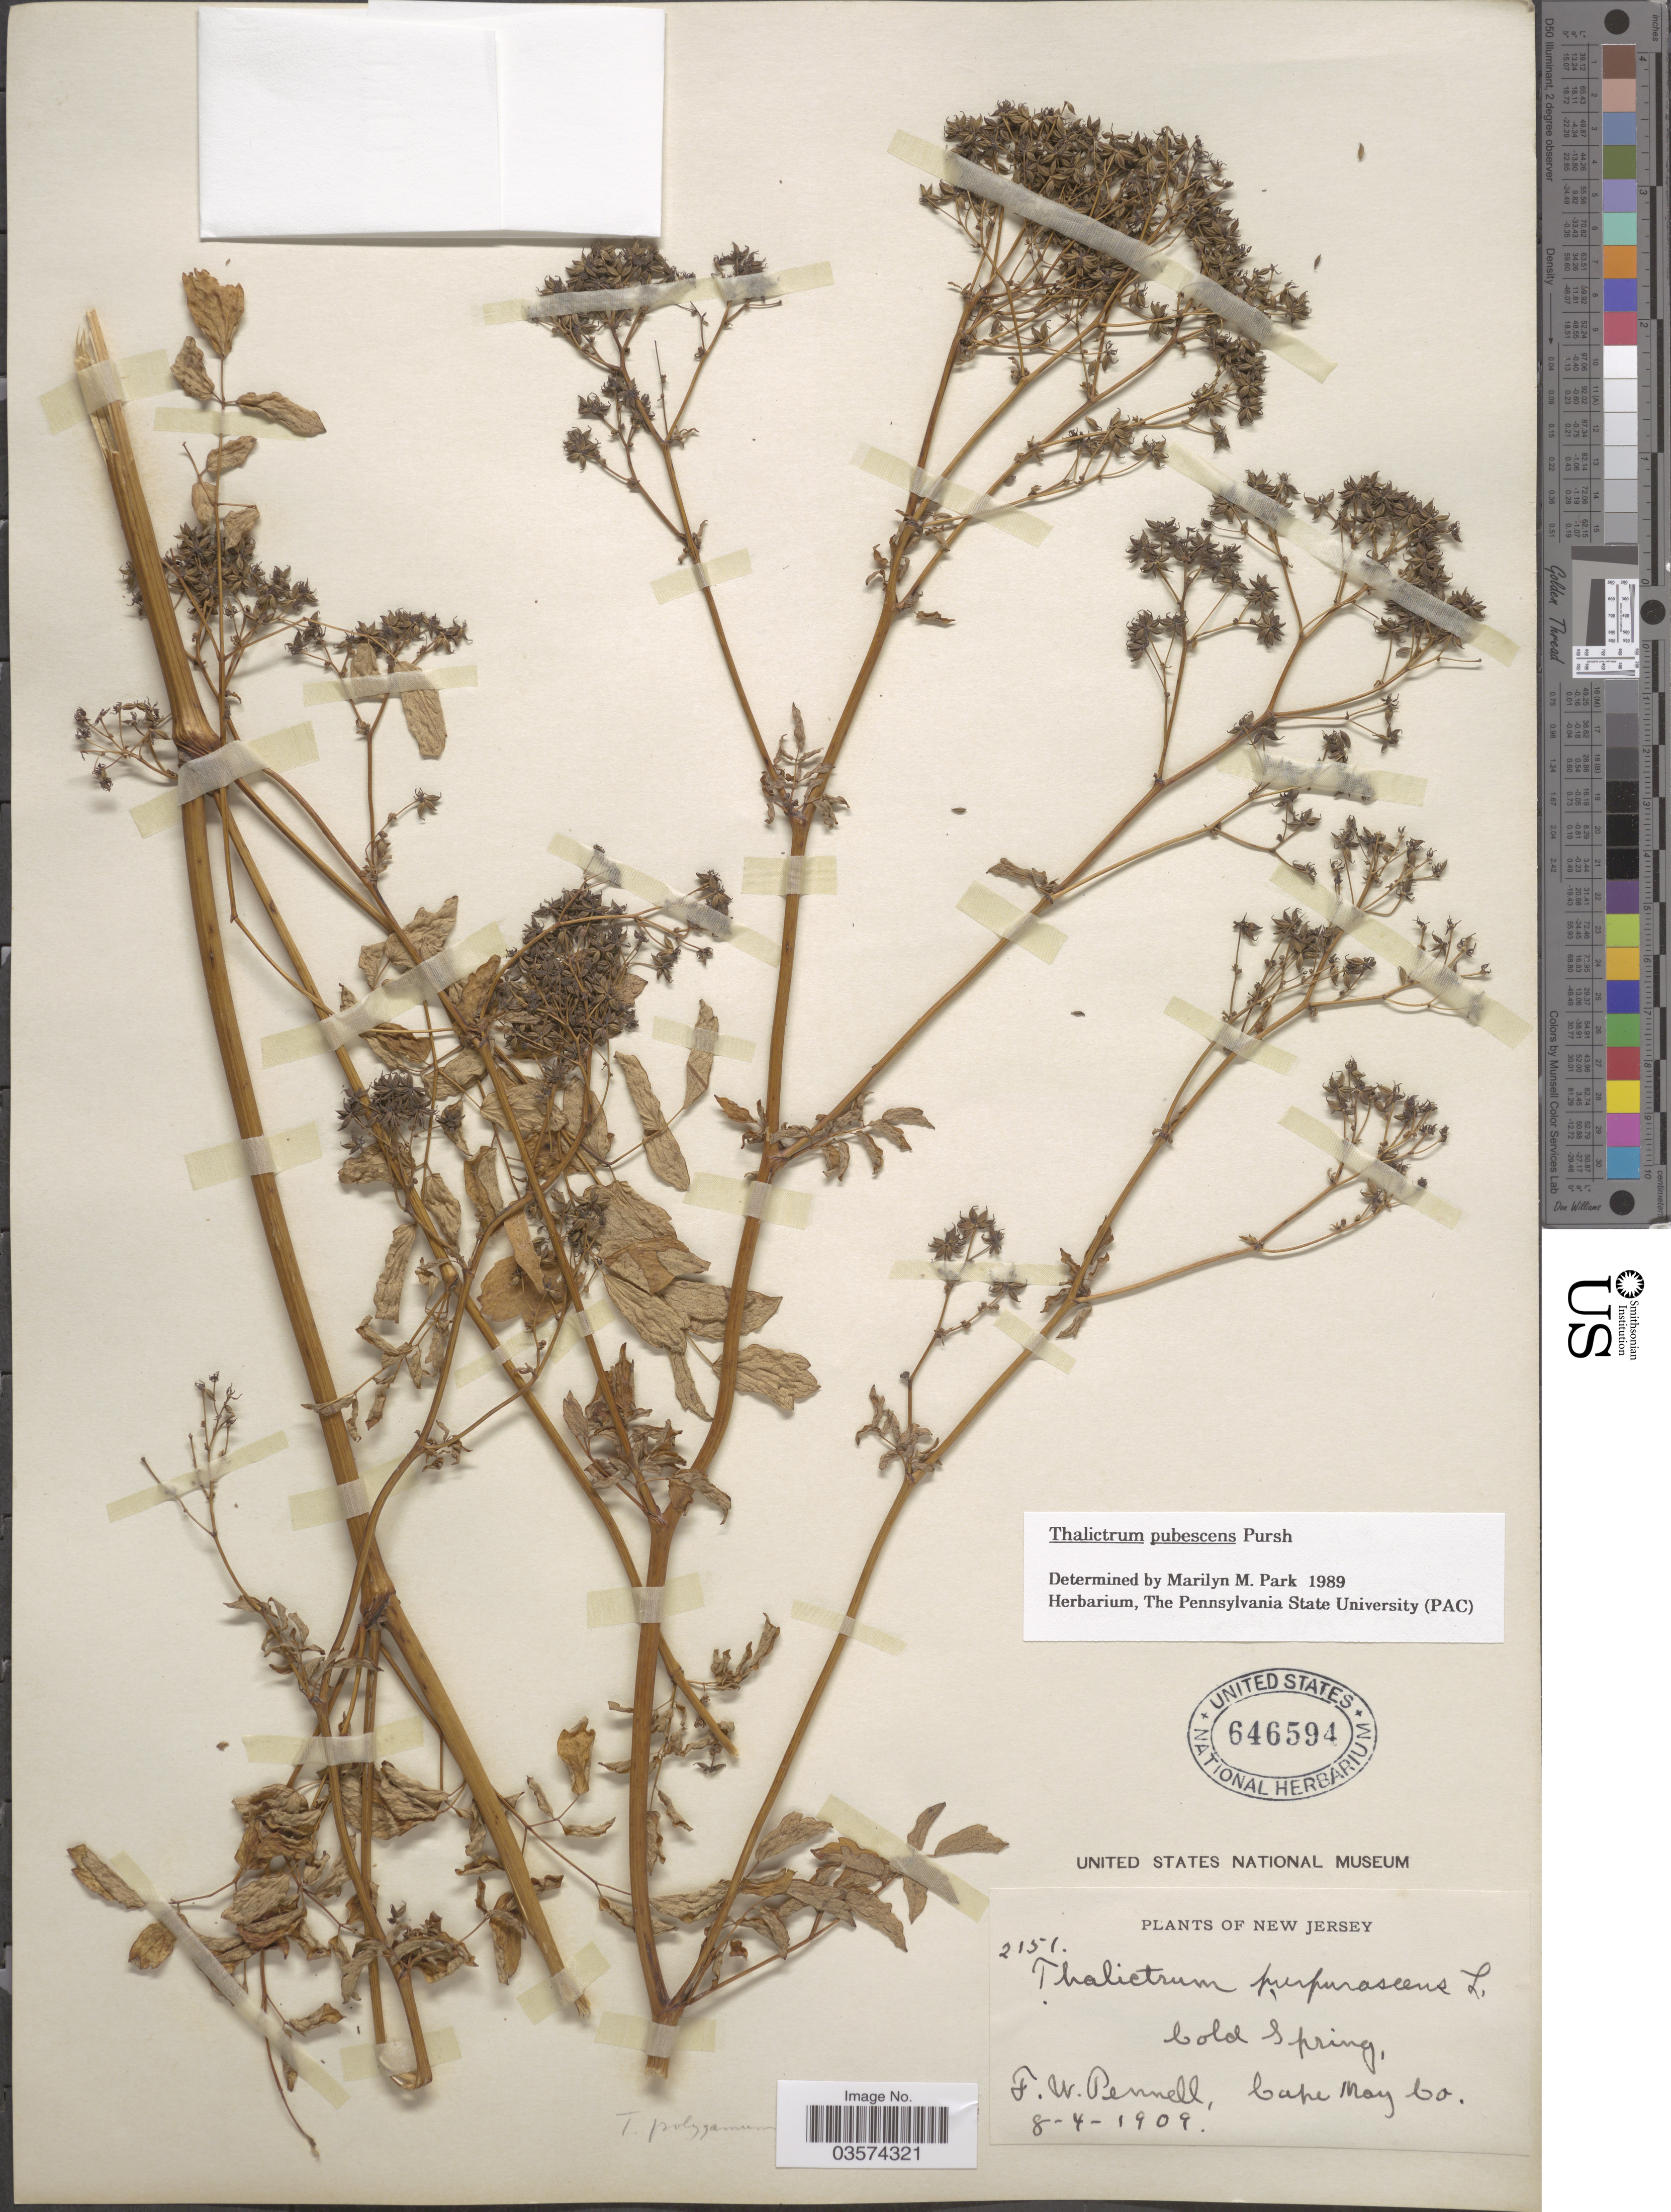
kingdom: Plantae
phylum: Tracheophyta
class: Magnoliopsida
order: Ranunculales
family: Ranunculaceae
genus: Thalictrum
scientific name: Thalictrum pubescens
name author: Pursh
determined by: Park, Marilyn Marqueen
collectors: F. W. Pennell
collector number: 2151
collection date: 1909-08-04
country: United States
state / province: New Jersey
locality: Cold Spring, Cape May Co.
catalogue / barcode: US 646594